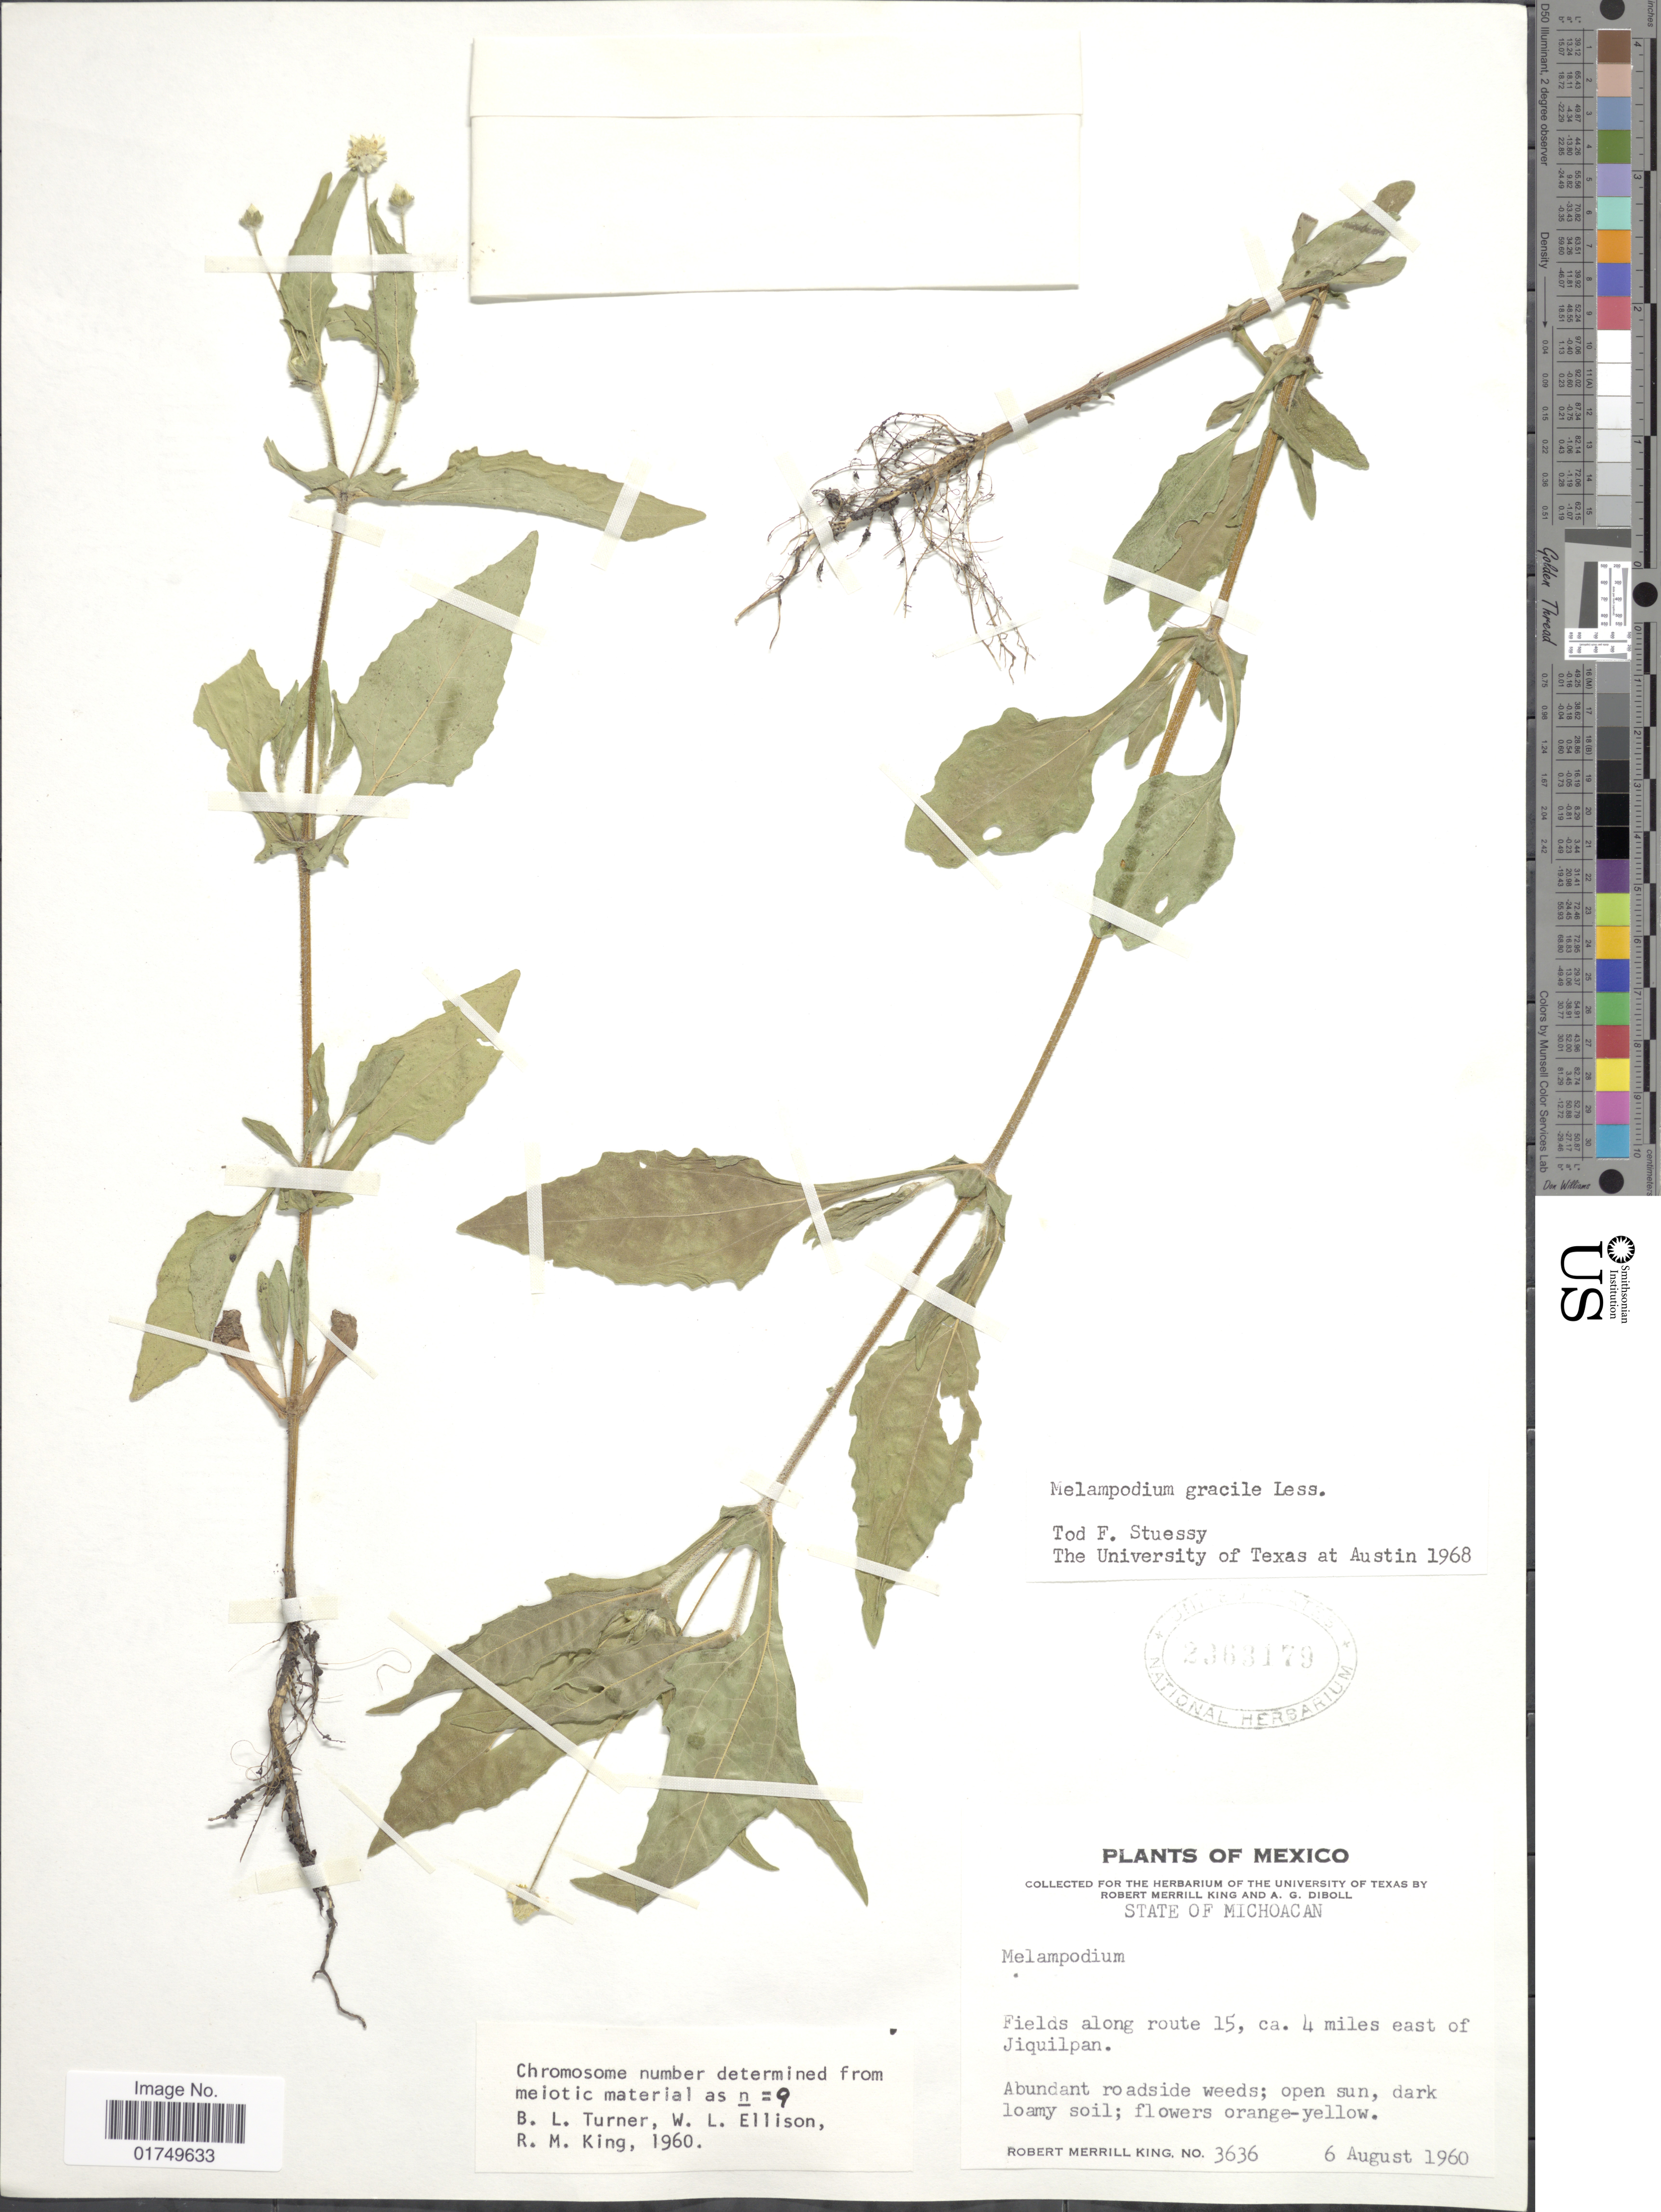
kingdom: Plantae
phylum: Tracheophyta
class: Magnoliopsida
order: Asterales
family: Asteraceae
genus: Melampodium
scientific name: Melampodium gracile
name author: Less.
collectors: R. M. King & A. Diboll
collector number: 3636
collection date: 1960-08-06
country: Mexico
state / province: Michoacán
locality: Fields along route 15, ca. 4 miles east of Jiquilpan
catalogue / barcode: US 2363179